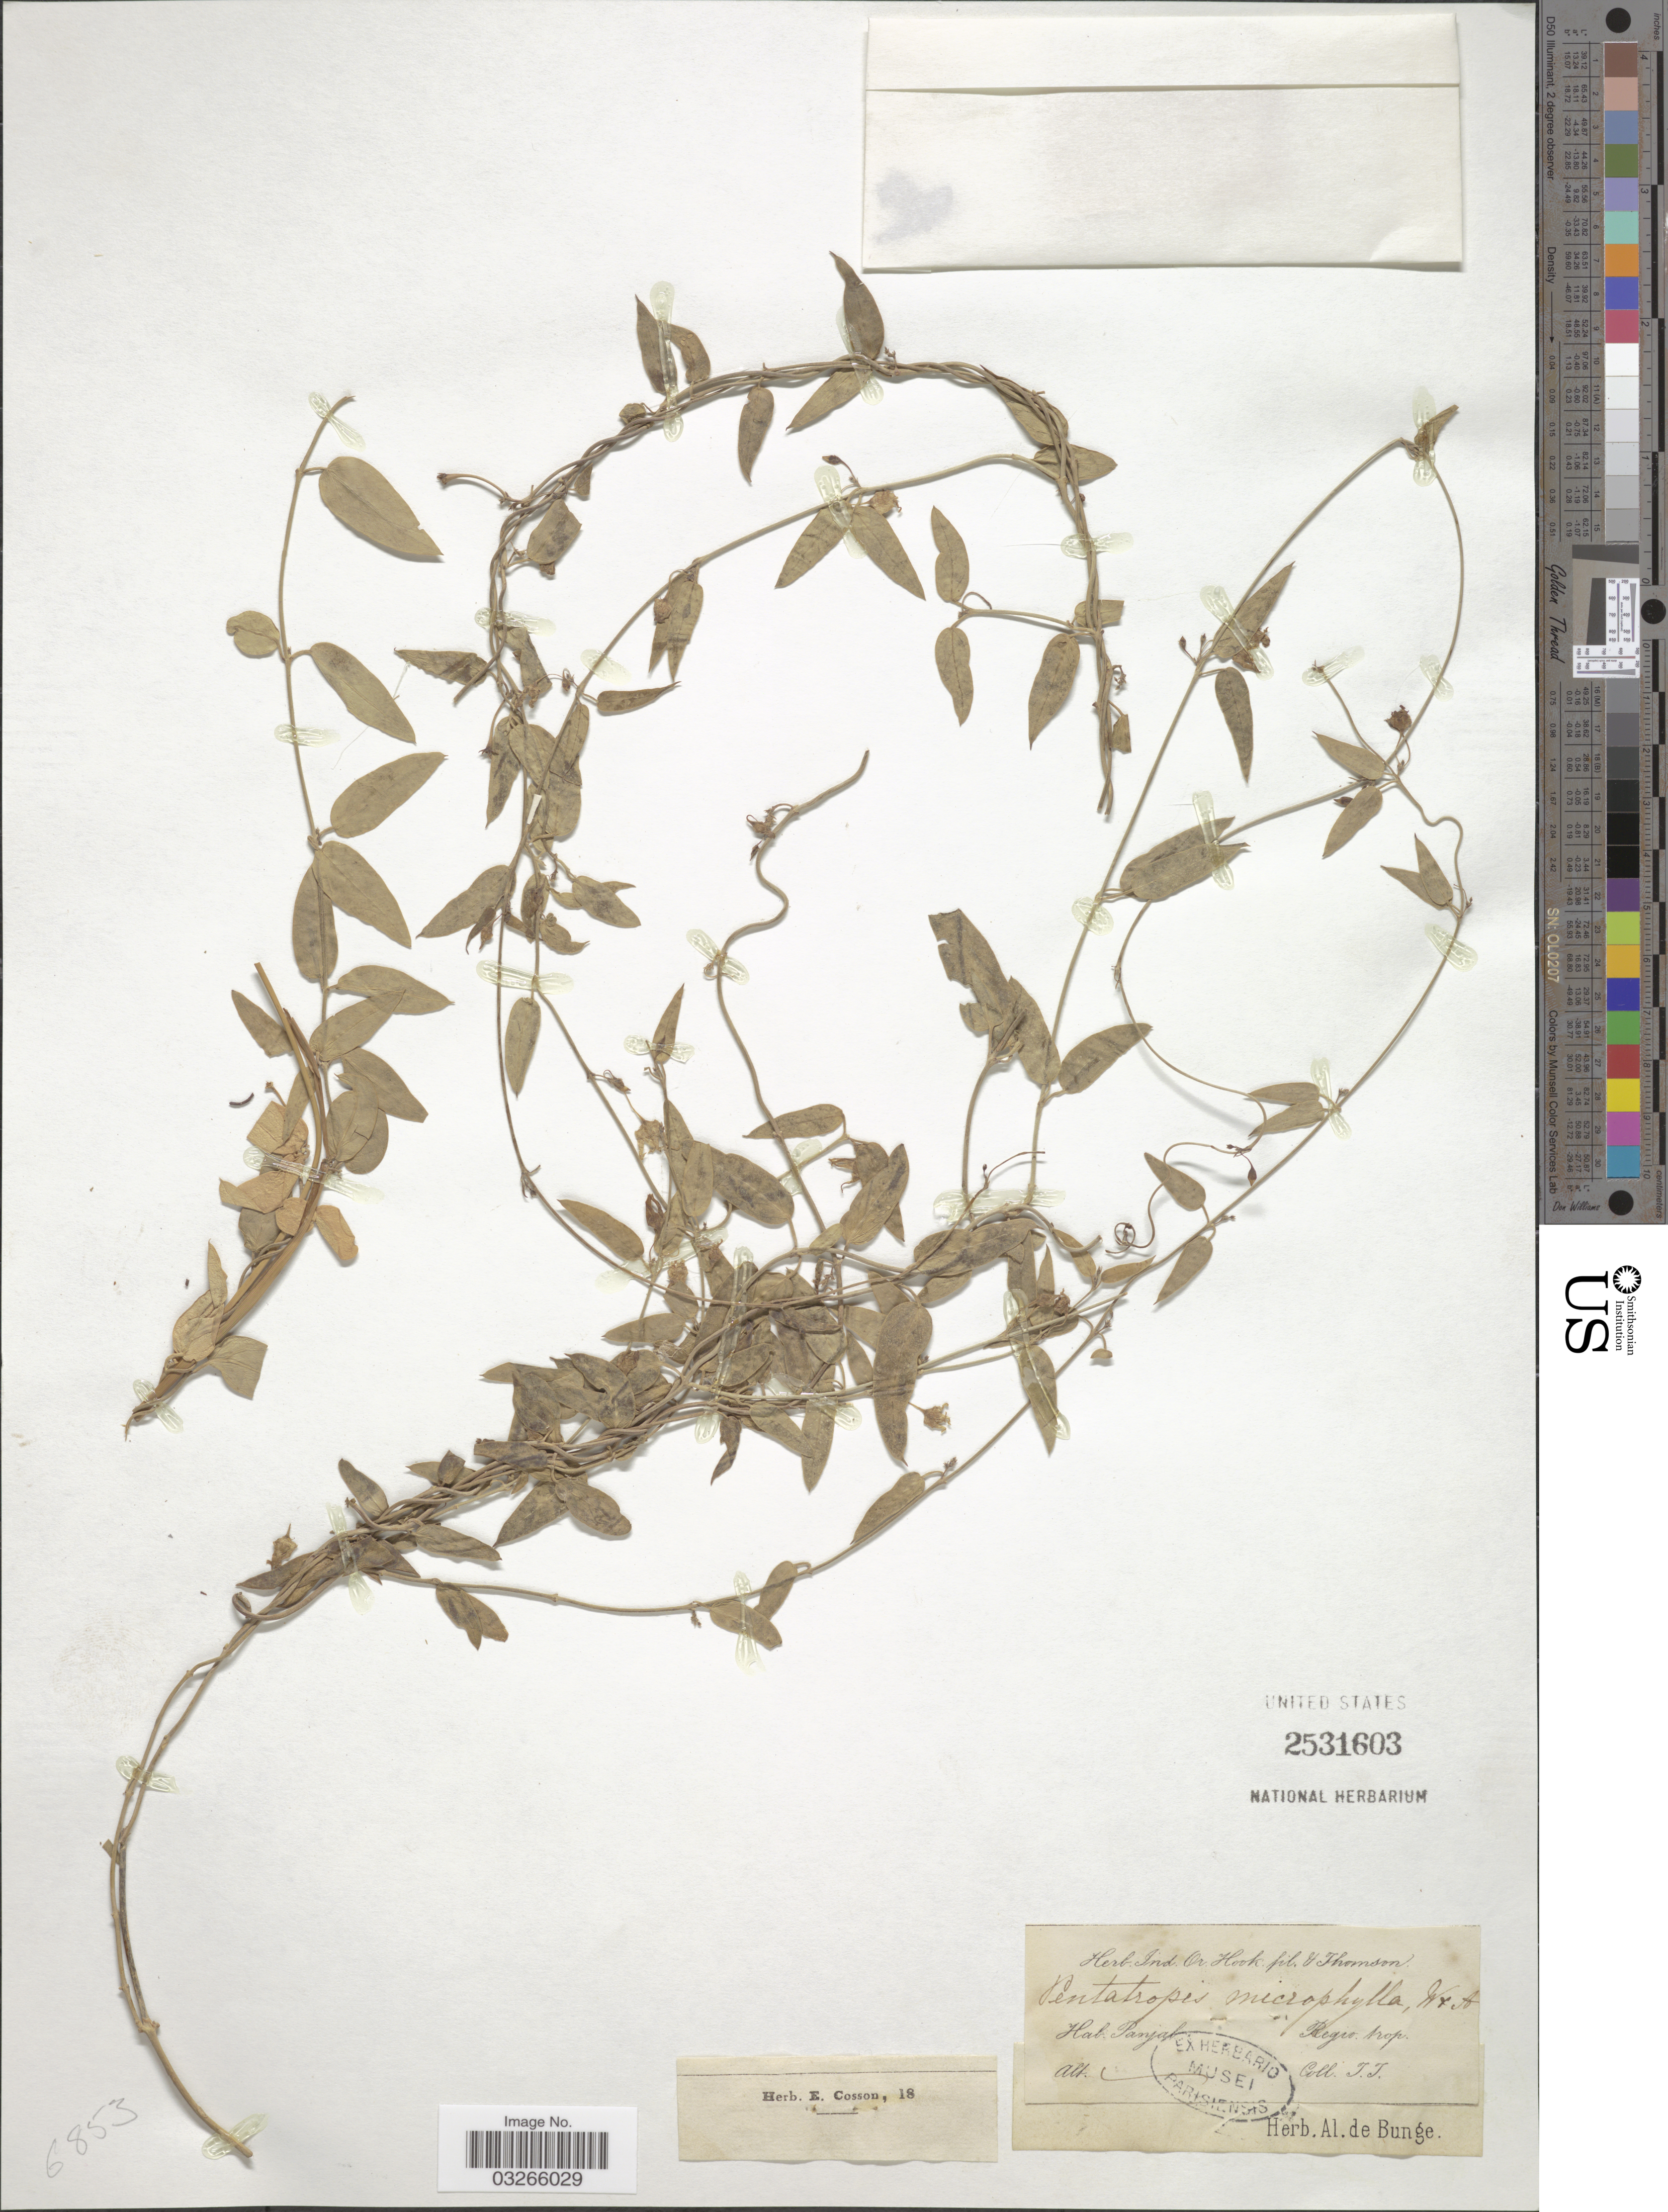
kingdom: Plantae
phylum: Tracheophyta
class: Magnoliopsida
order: Gentianales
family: Apocynaceae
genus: Pentatropis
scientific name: Pentatropis microphylla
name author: (A. Roth ex Schult.) Wight & Arn.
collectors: T. Thomson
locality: Panjab. Regio. trop.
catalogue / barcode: US 2531603